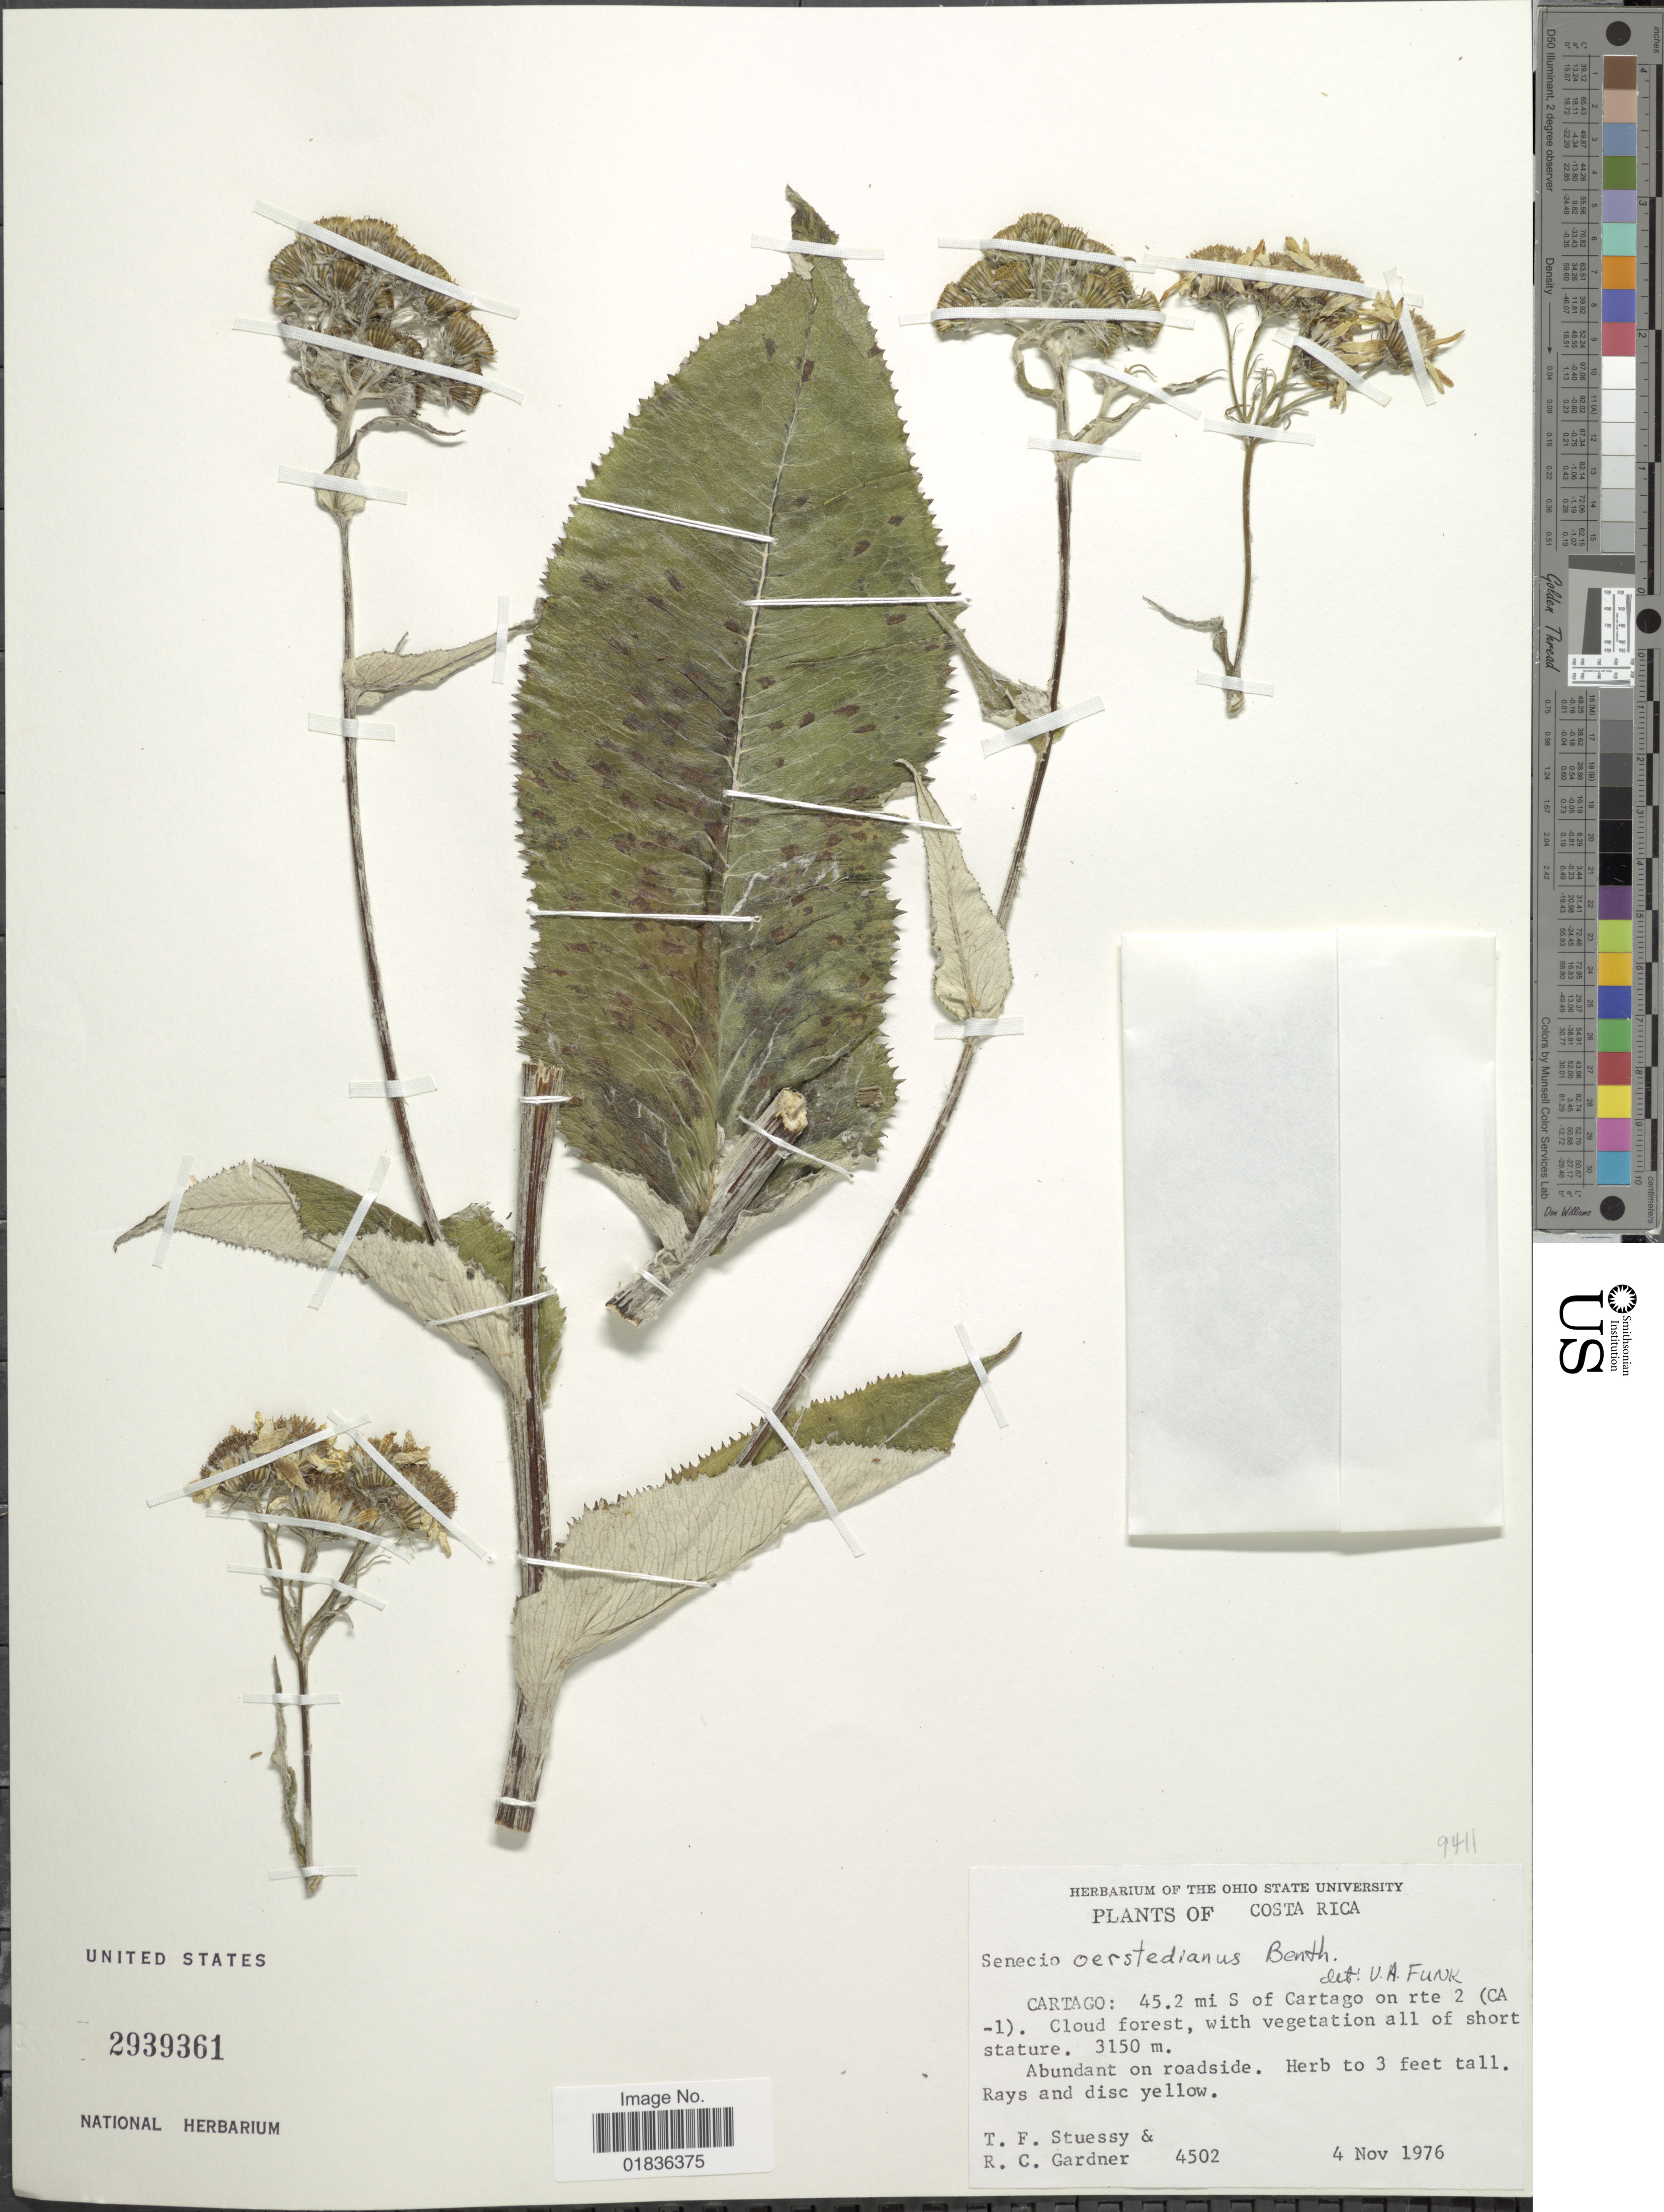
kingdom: Plantae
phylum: Tracheophyta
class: Magnoliopsida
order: Asterales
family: Asteraceae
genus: Senecio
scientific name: Senecio oerstedianus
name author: Benth.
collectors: T. Stuessy & R. C. Gardner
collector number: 4502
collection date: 1976-11-04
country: Costa Rica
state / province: Cartago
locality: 45.2 mi S of Cartago on rte 2 (CA-1), cloud forest, abundant on roadside.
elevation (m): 3150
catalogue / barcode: US 2939361